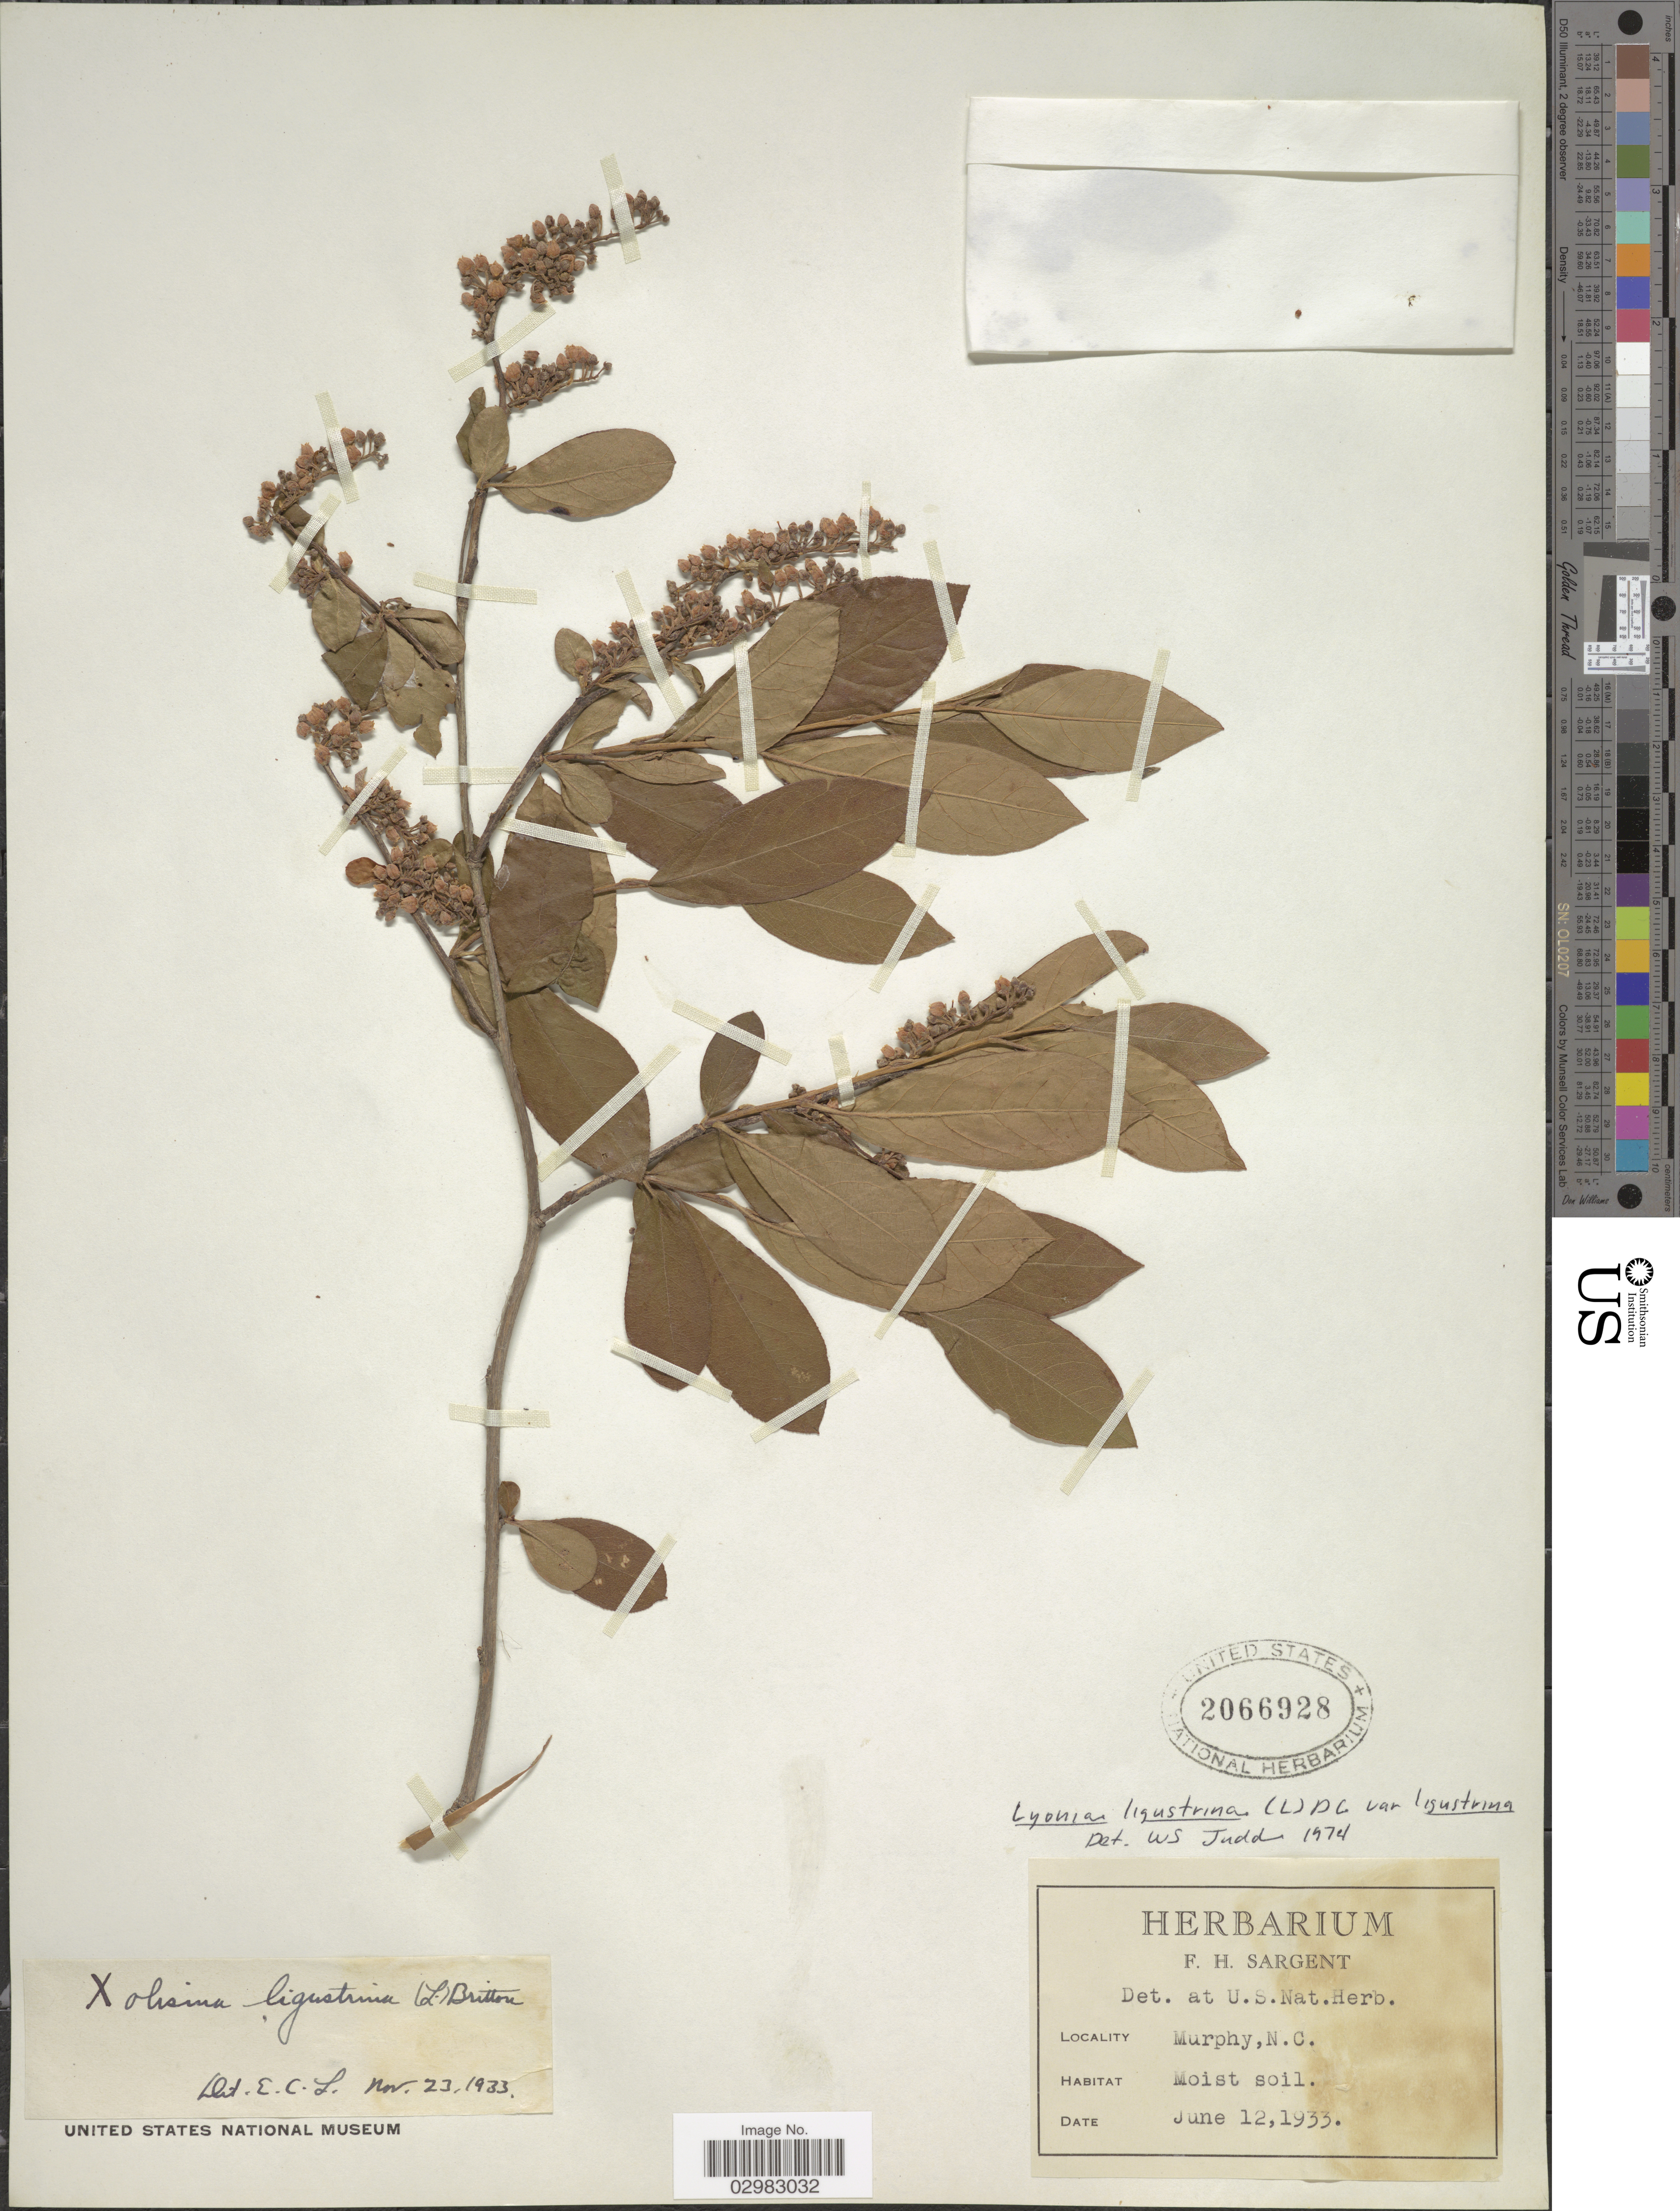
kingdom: Plantae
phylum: Tracheophyta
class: Magnoliopsida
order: Ericales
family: Ericaceae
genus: Lyonia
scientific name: Lyonia ligustrina var. ligustrina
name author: (L.) DC.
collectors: Ex herb. F. H. Sargent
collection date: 1933-06-12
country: United States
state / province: North Carolina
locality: Murphy.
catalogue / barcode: US 2066928